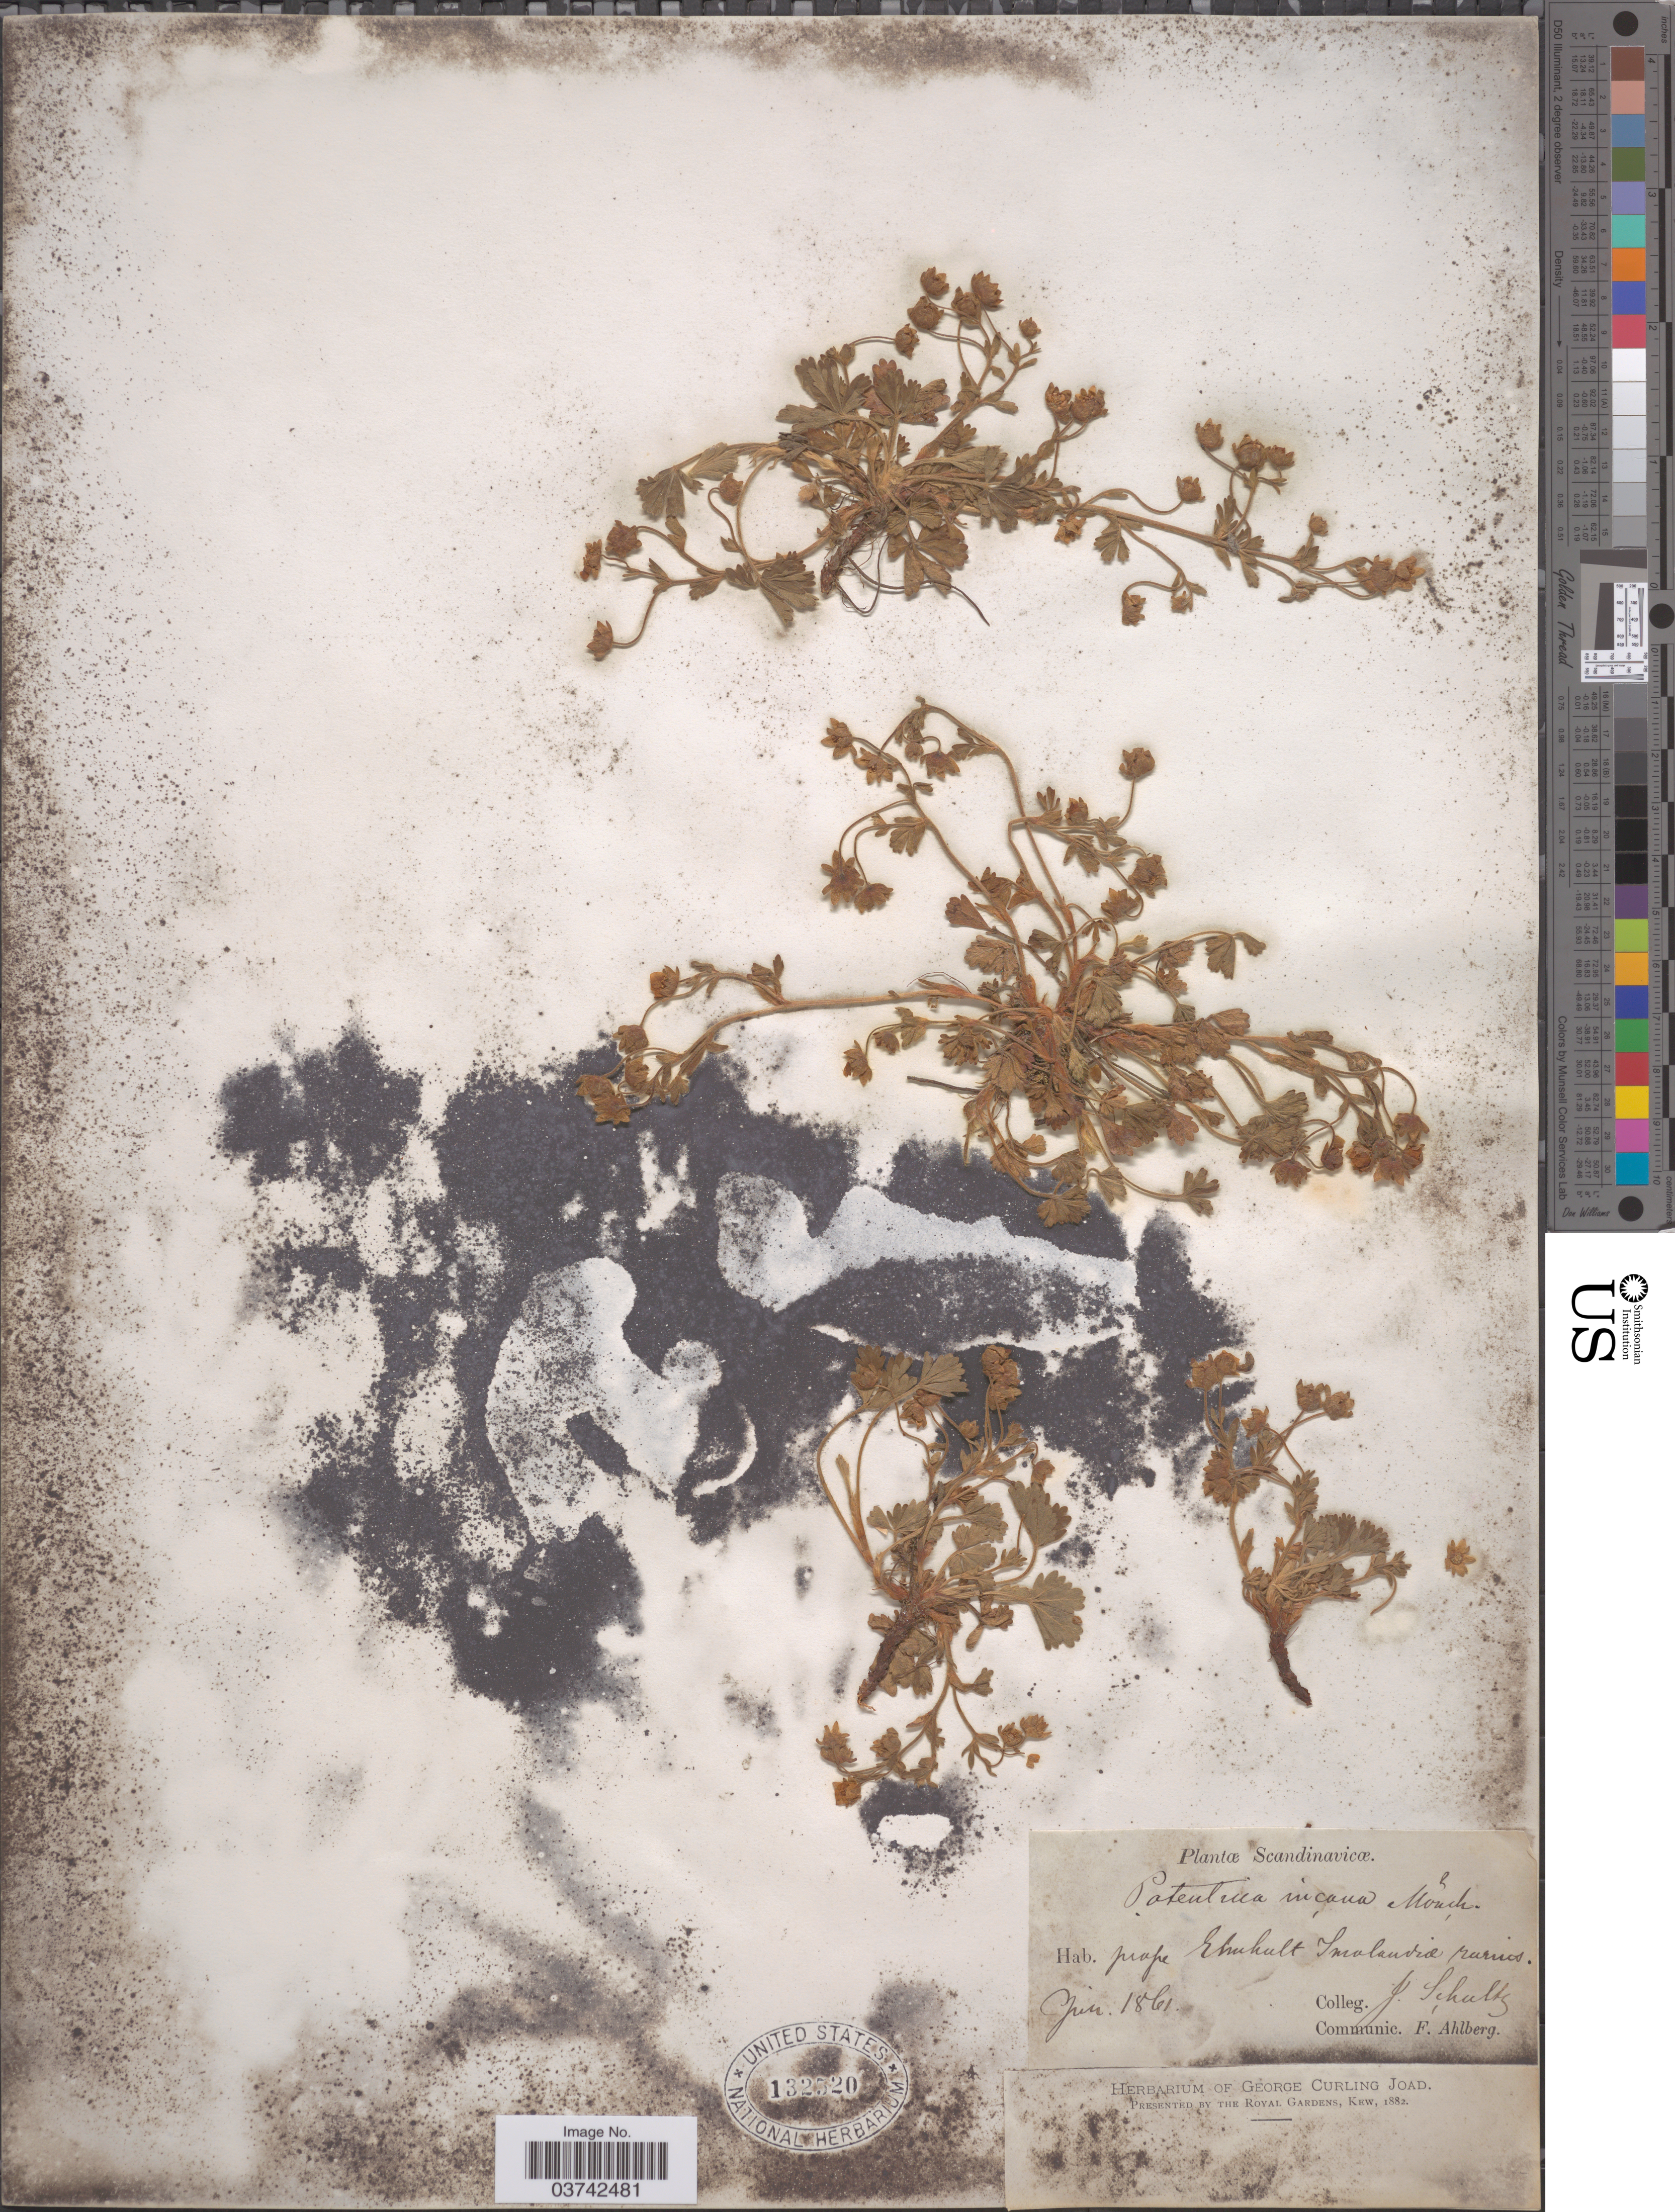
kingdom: Plantae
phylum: Tracheophyta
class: Magnoliopsida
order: Rosales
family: Rosaceae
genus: Potentilla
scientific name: Potentilla incana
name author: G. Gaertn. et al.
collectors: J. Schultz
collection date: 1861-06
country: Sweden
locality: Scandinavicæ. Prope Elmhult Smolandiæ.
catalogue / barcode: US 132520